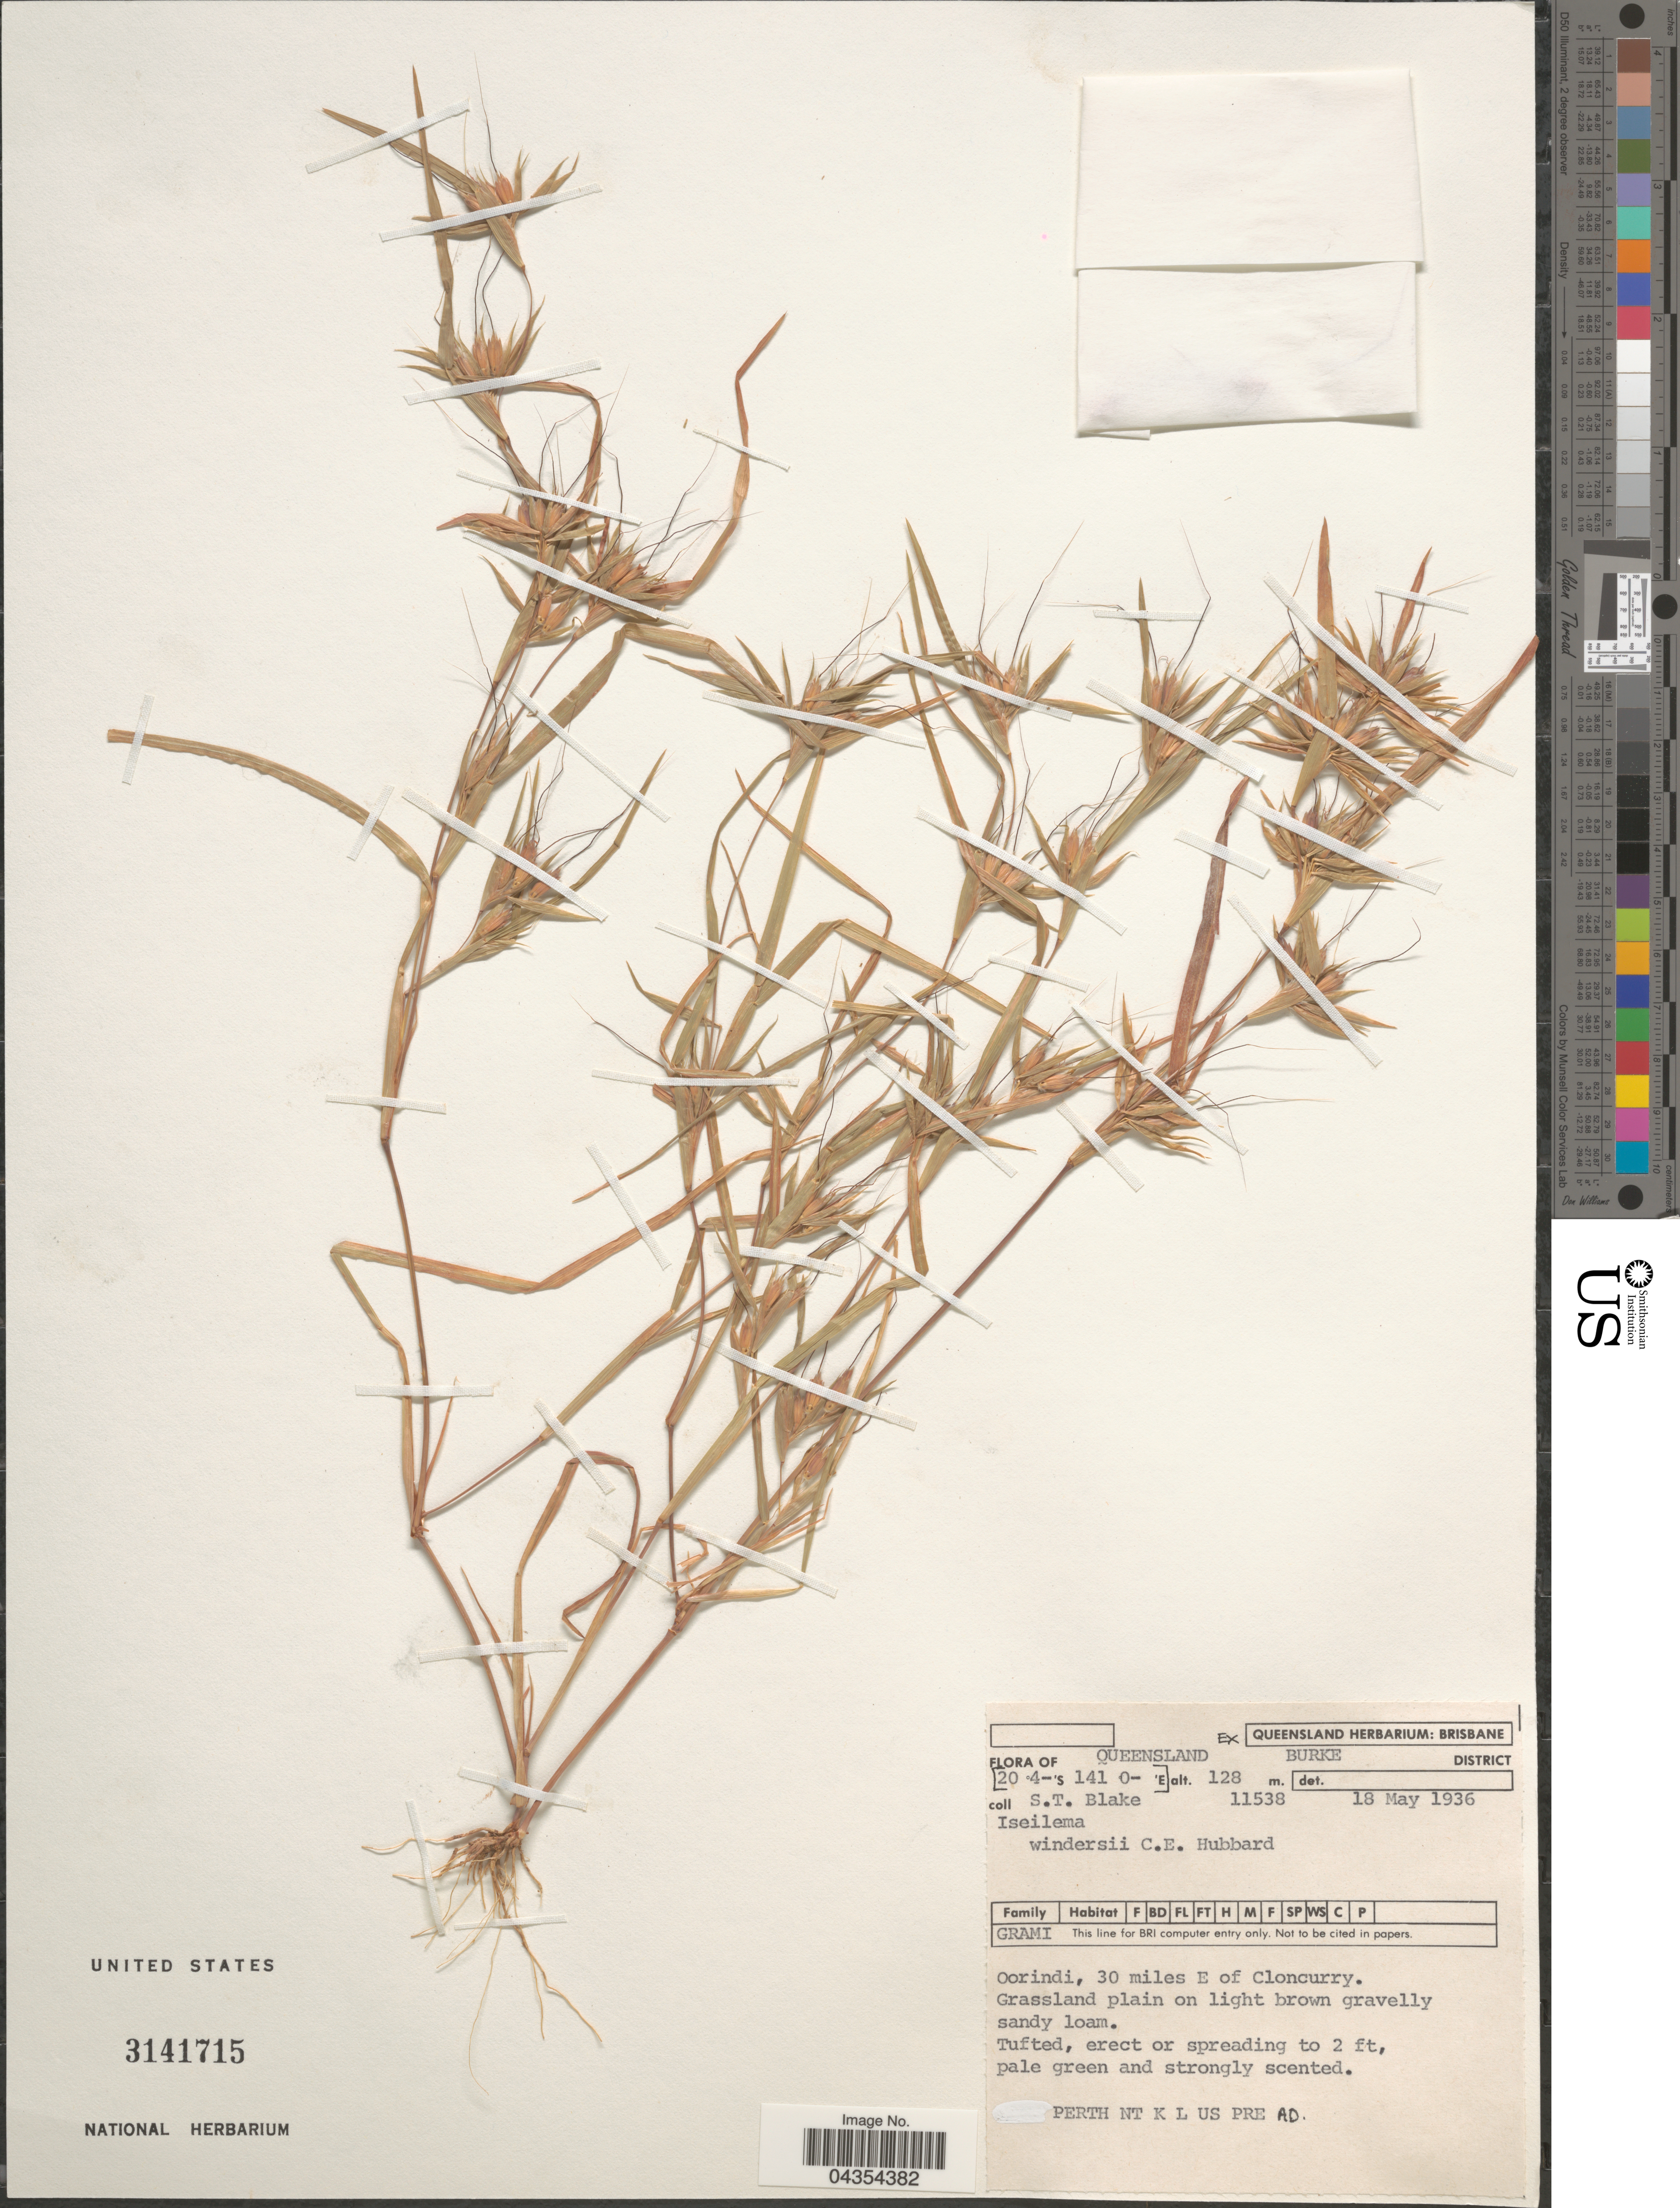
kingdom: Plantae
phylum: Tracheophyta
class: Liliopsida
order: Poales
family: Poaceae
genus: Iseilema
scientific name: Iseilema windersii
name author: C.E. Hubb.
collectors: S. T. Blake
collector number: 11538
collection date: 1936-05-18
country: Australia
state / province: Queensland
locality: Burke District. Oorindi, 30 miles E of Cloncurry.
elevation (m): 128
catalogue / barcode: US 3141715